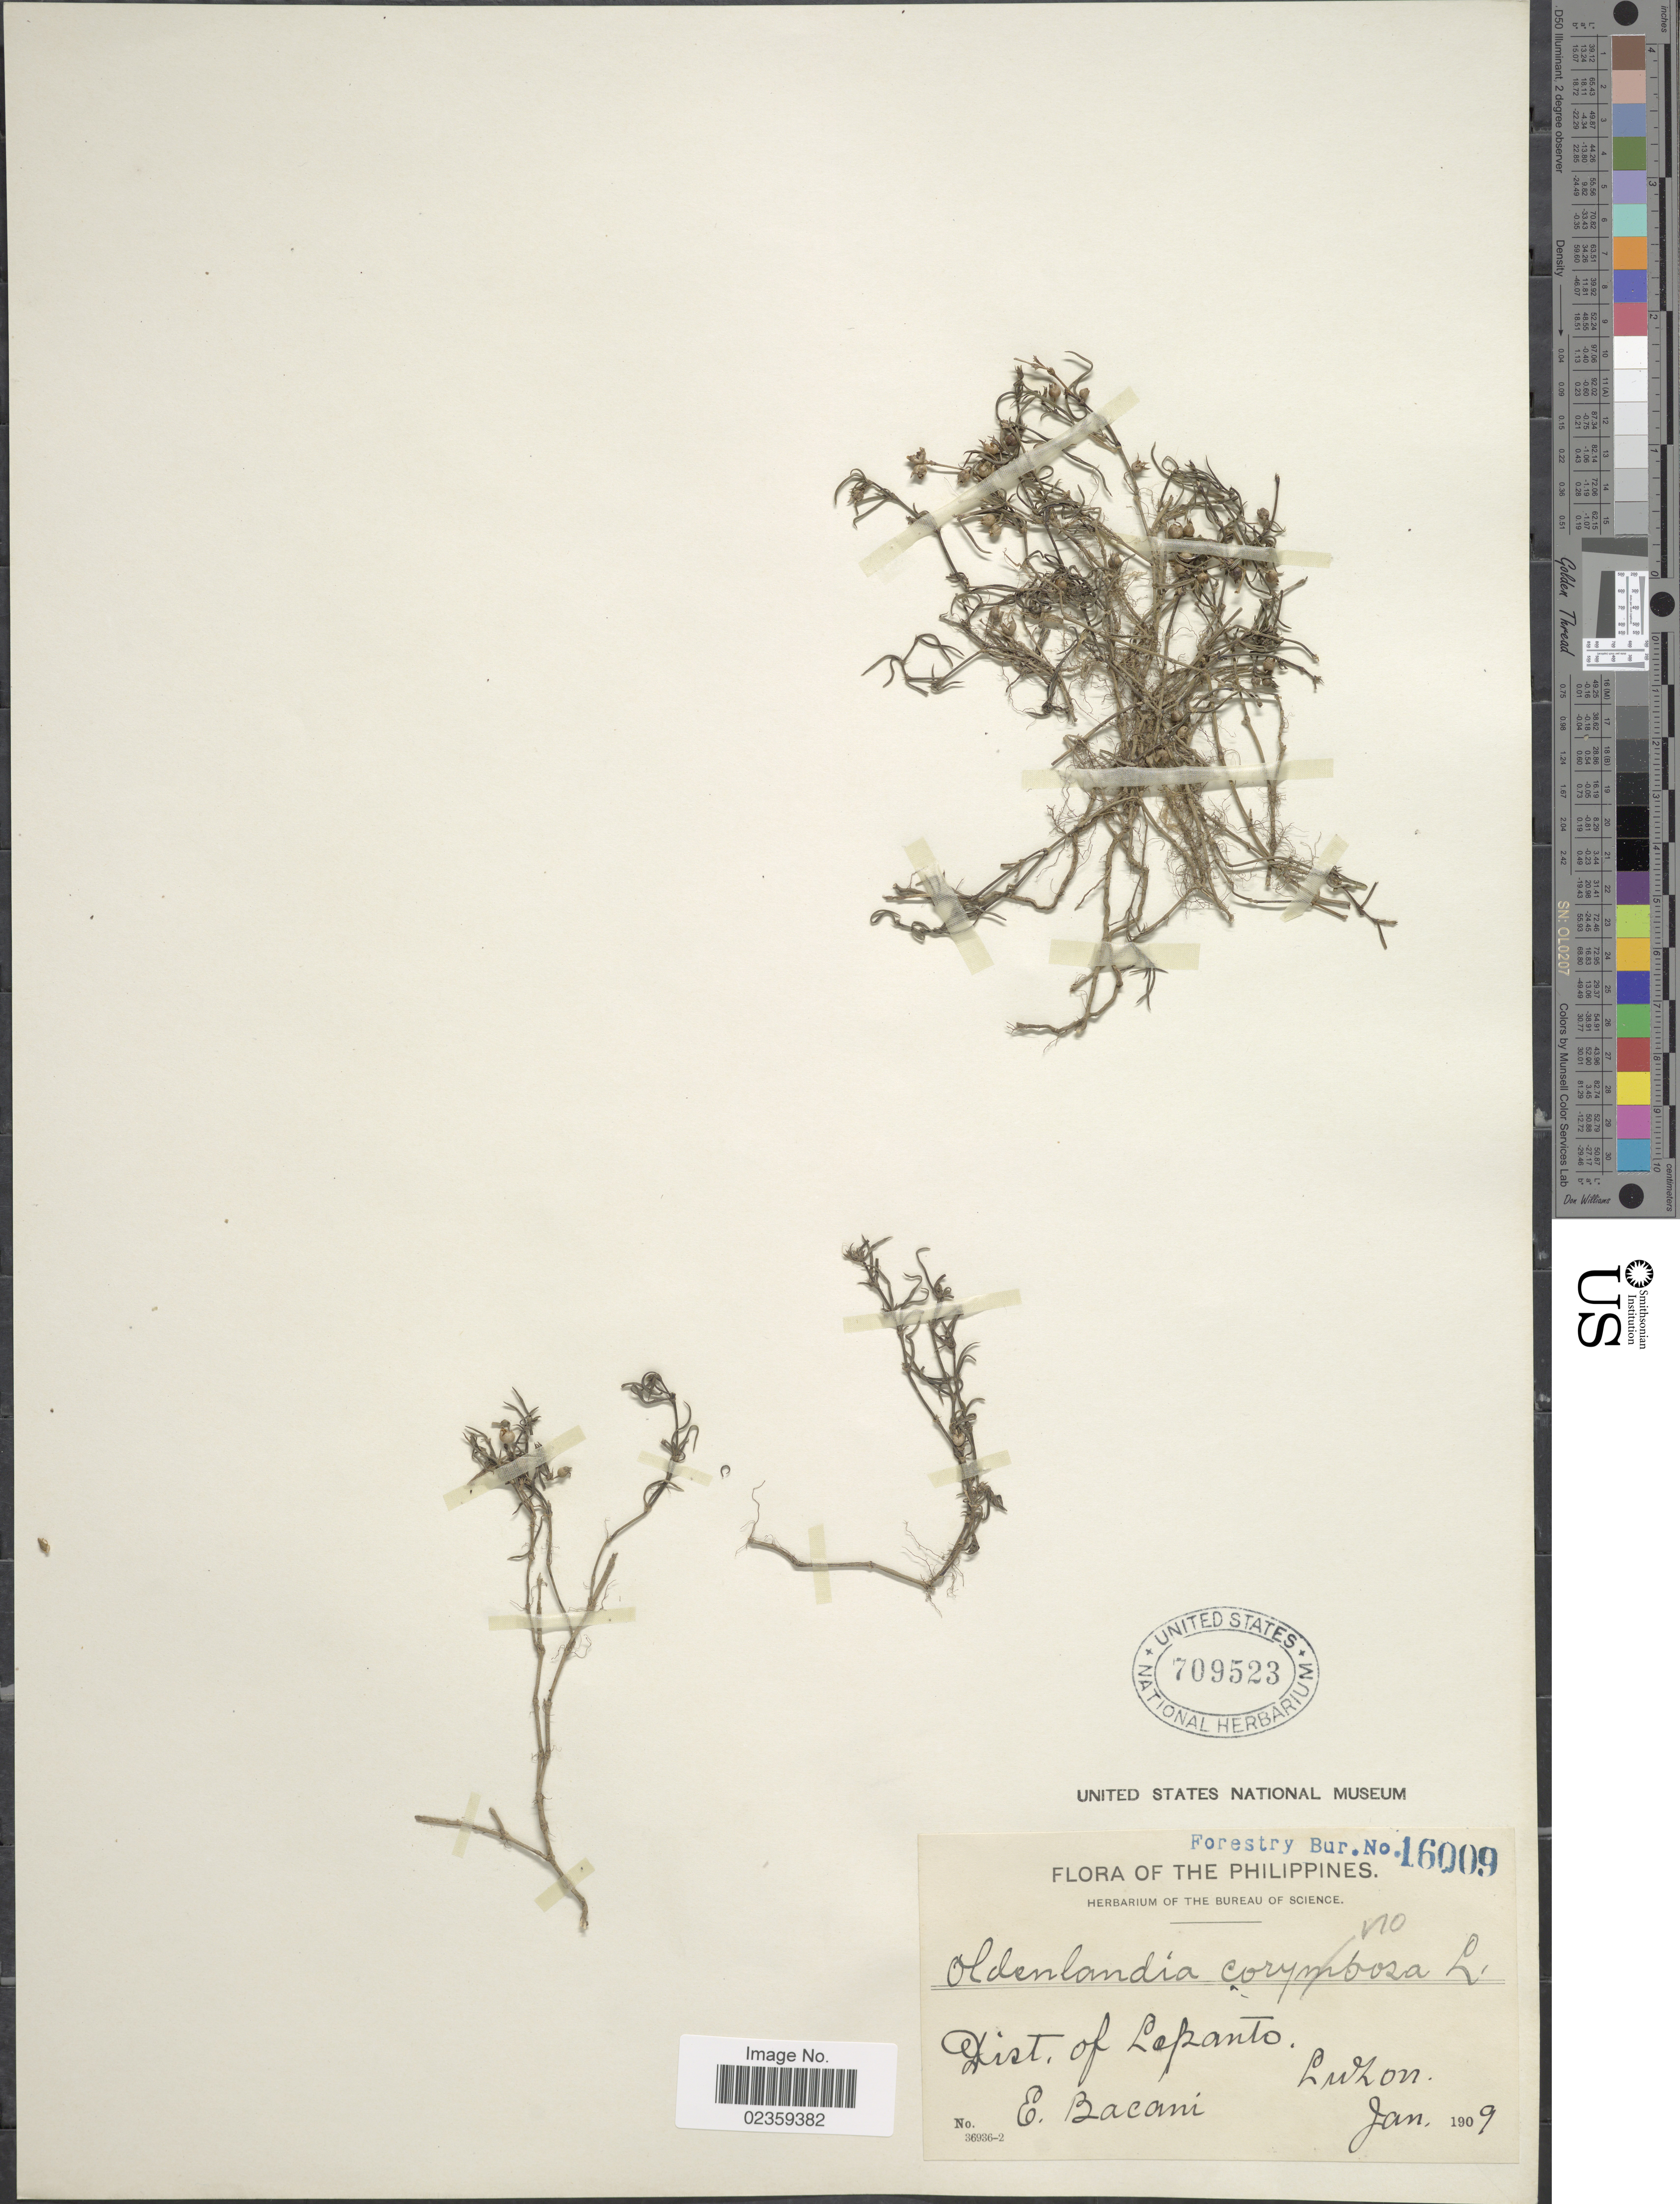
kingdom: Plantae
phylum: Tracheophyta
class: Magnoliopsida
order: Gentianales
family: Rubiaceae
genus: Oldenlandia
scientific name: Oldenlandia sp.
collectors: E. Bacani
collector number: Forestry Bur. 16009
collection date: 1909-01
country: Philippines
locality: Dist. of Lepanto. Luzon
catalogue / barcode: US 709523